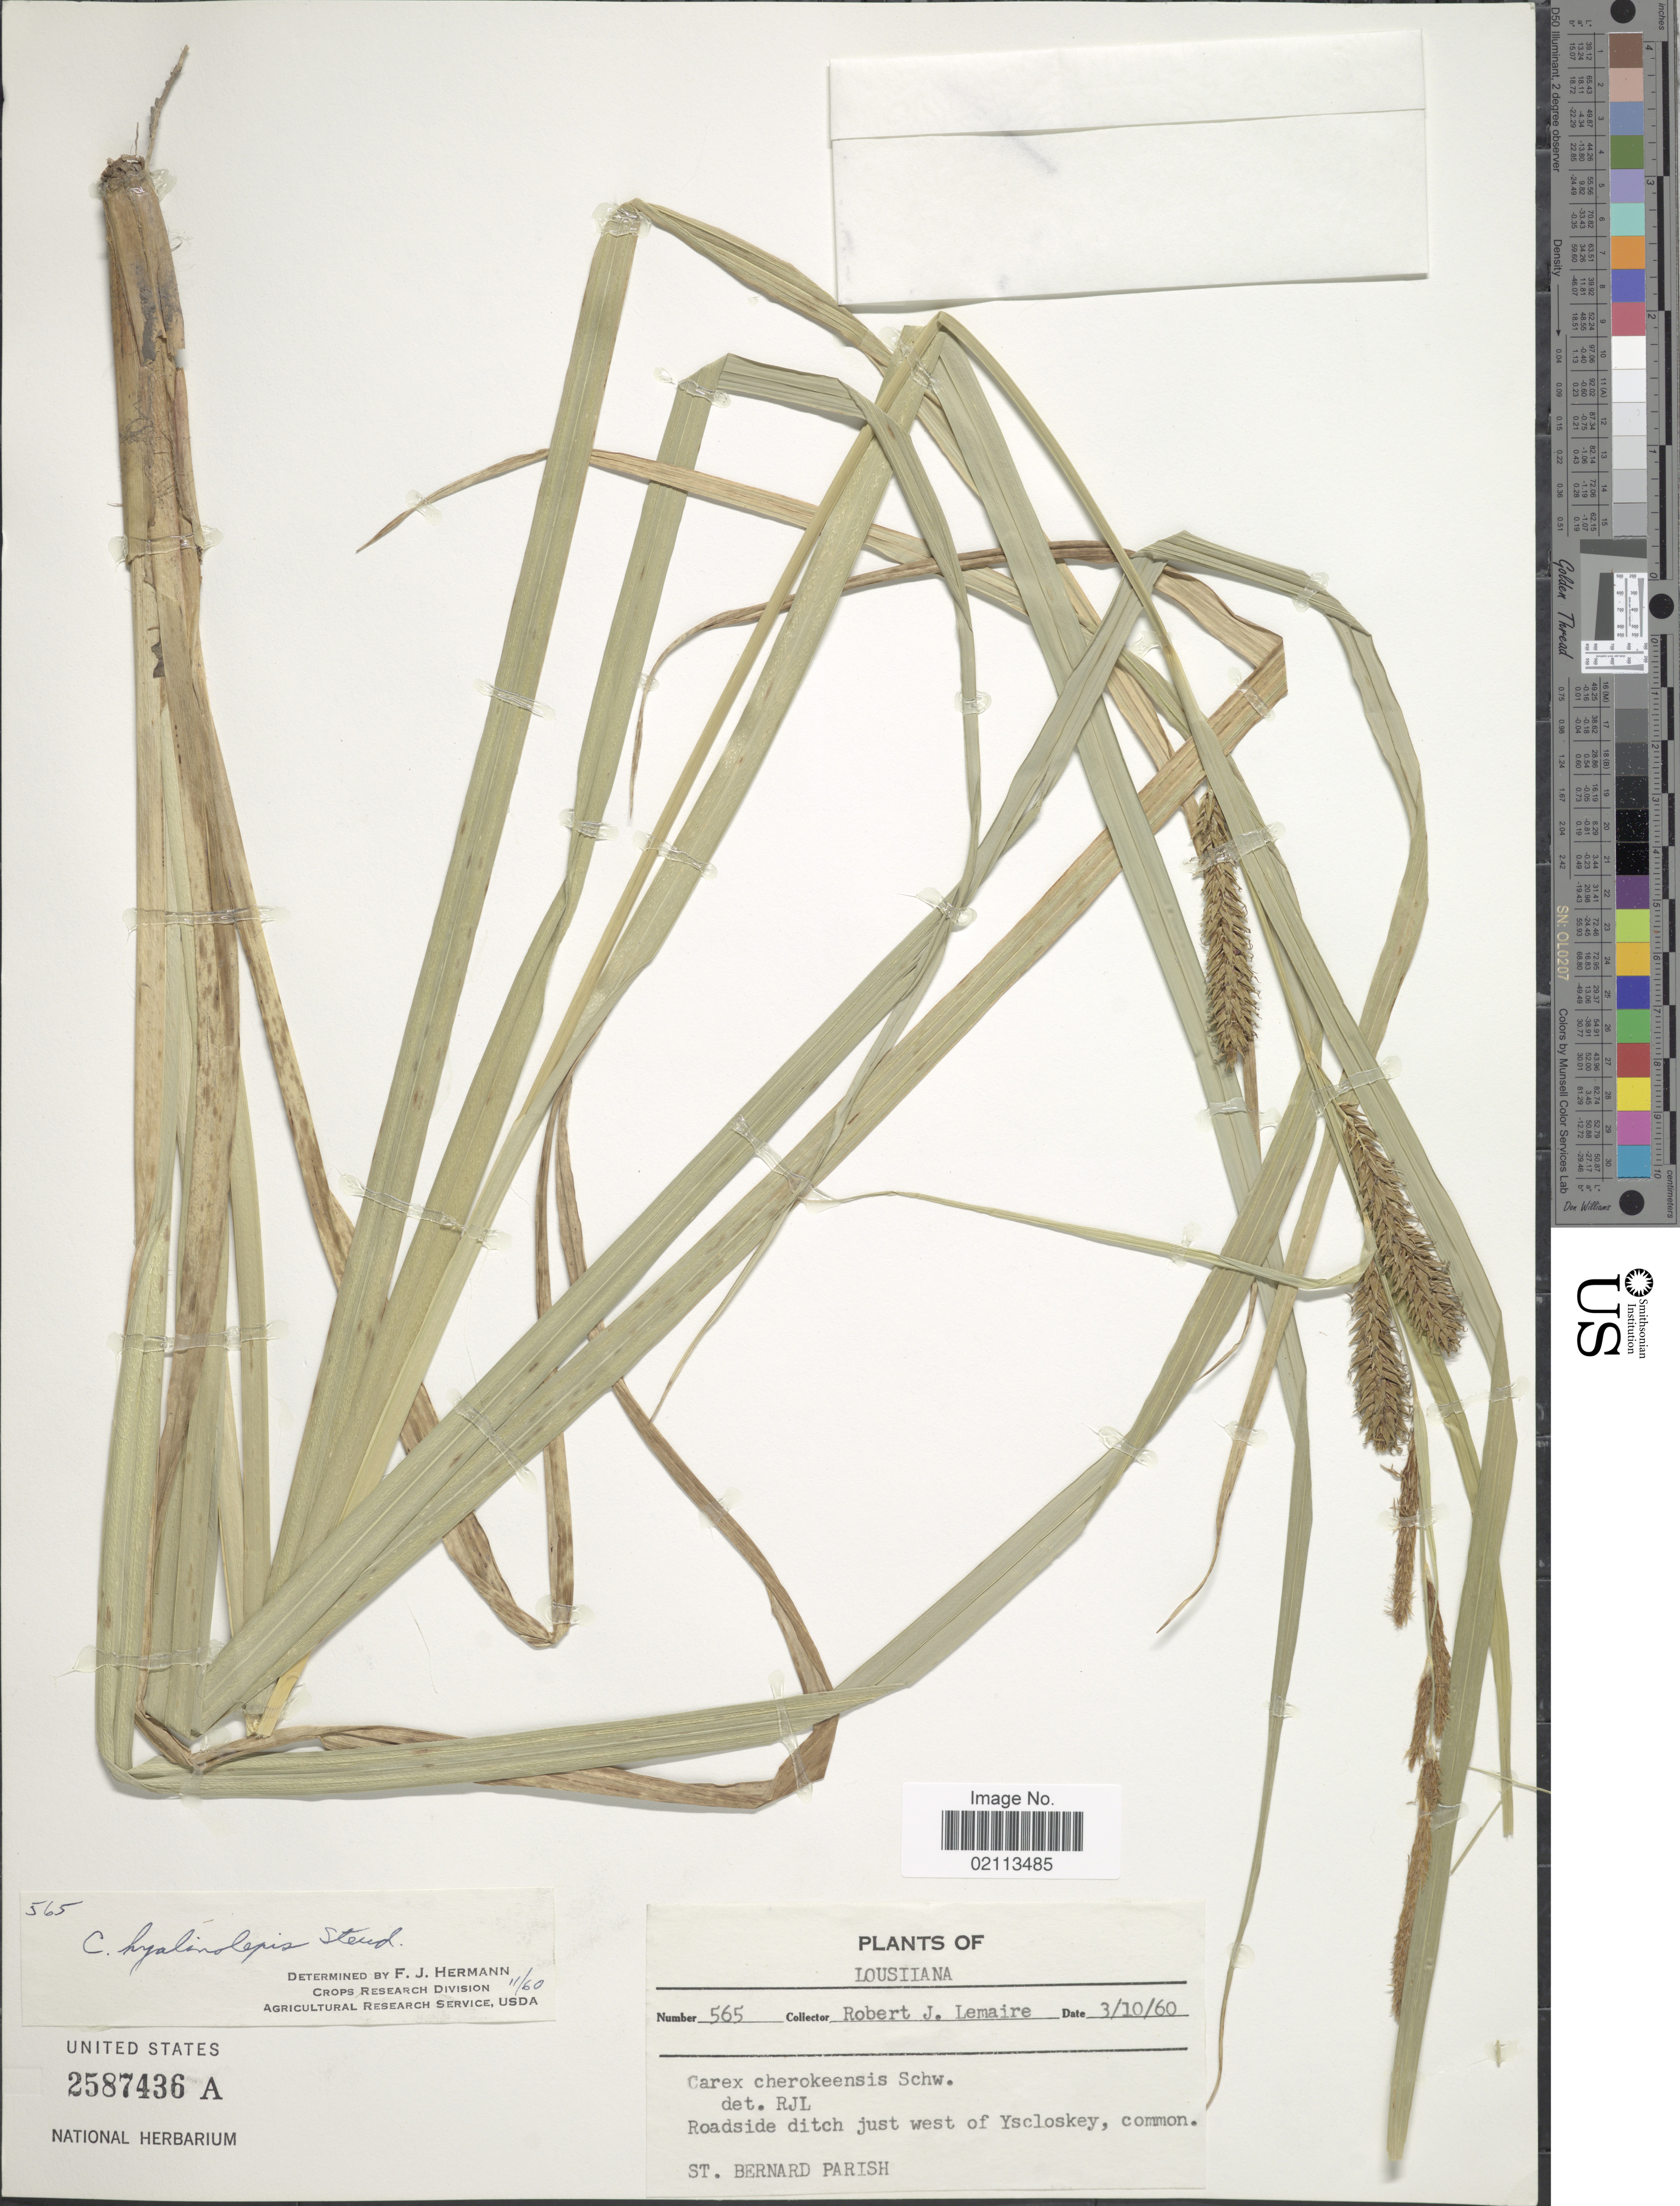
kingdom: Plantae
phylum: Tracheophyta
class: Liliopsida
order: Poales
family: Cyperaceae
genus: Carex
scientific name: Carex hyalinolepis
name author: Steud.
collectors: R. J. Lemaire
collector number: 565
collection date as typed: Transcribed d/m/y: 10/3/60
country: United States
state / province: Louisiana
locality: Roadside ditch just west of Yscloskey, common St Bernard Parish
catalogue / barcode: US 2587436A